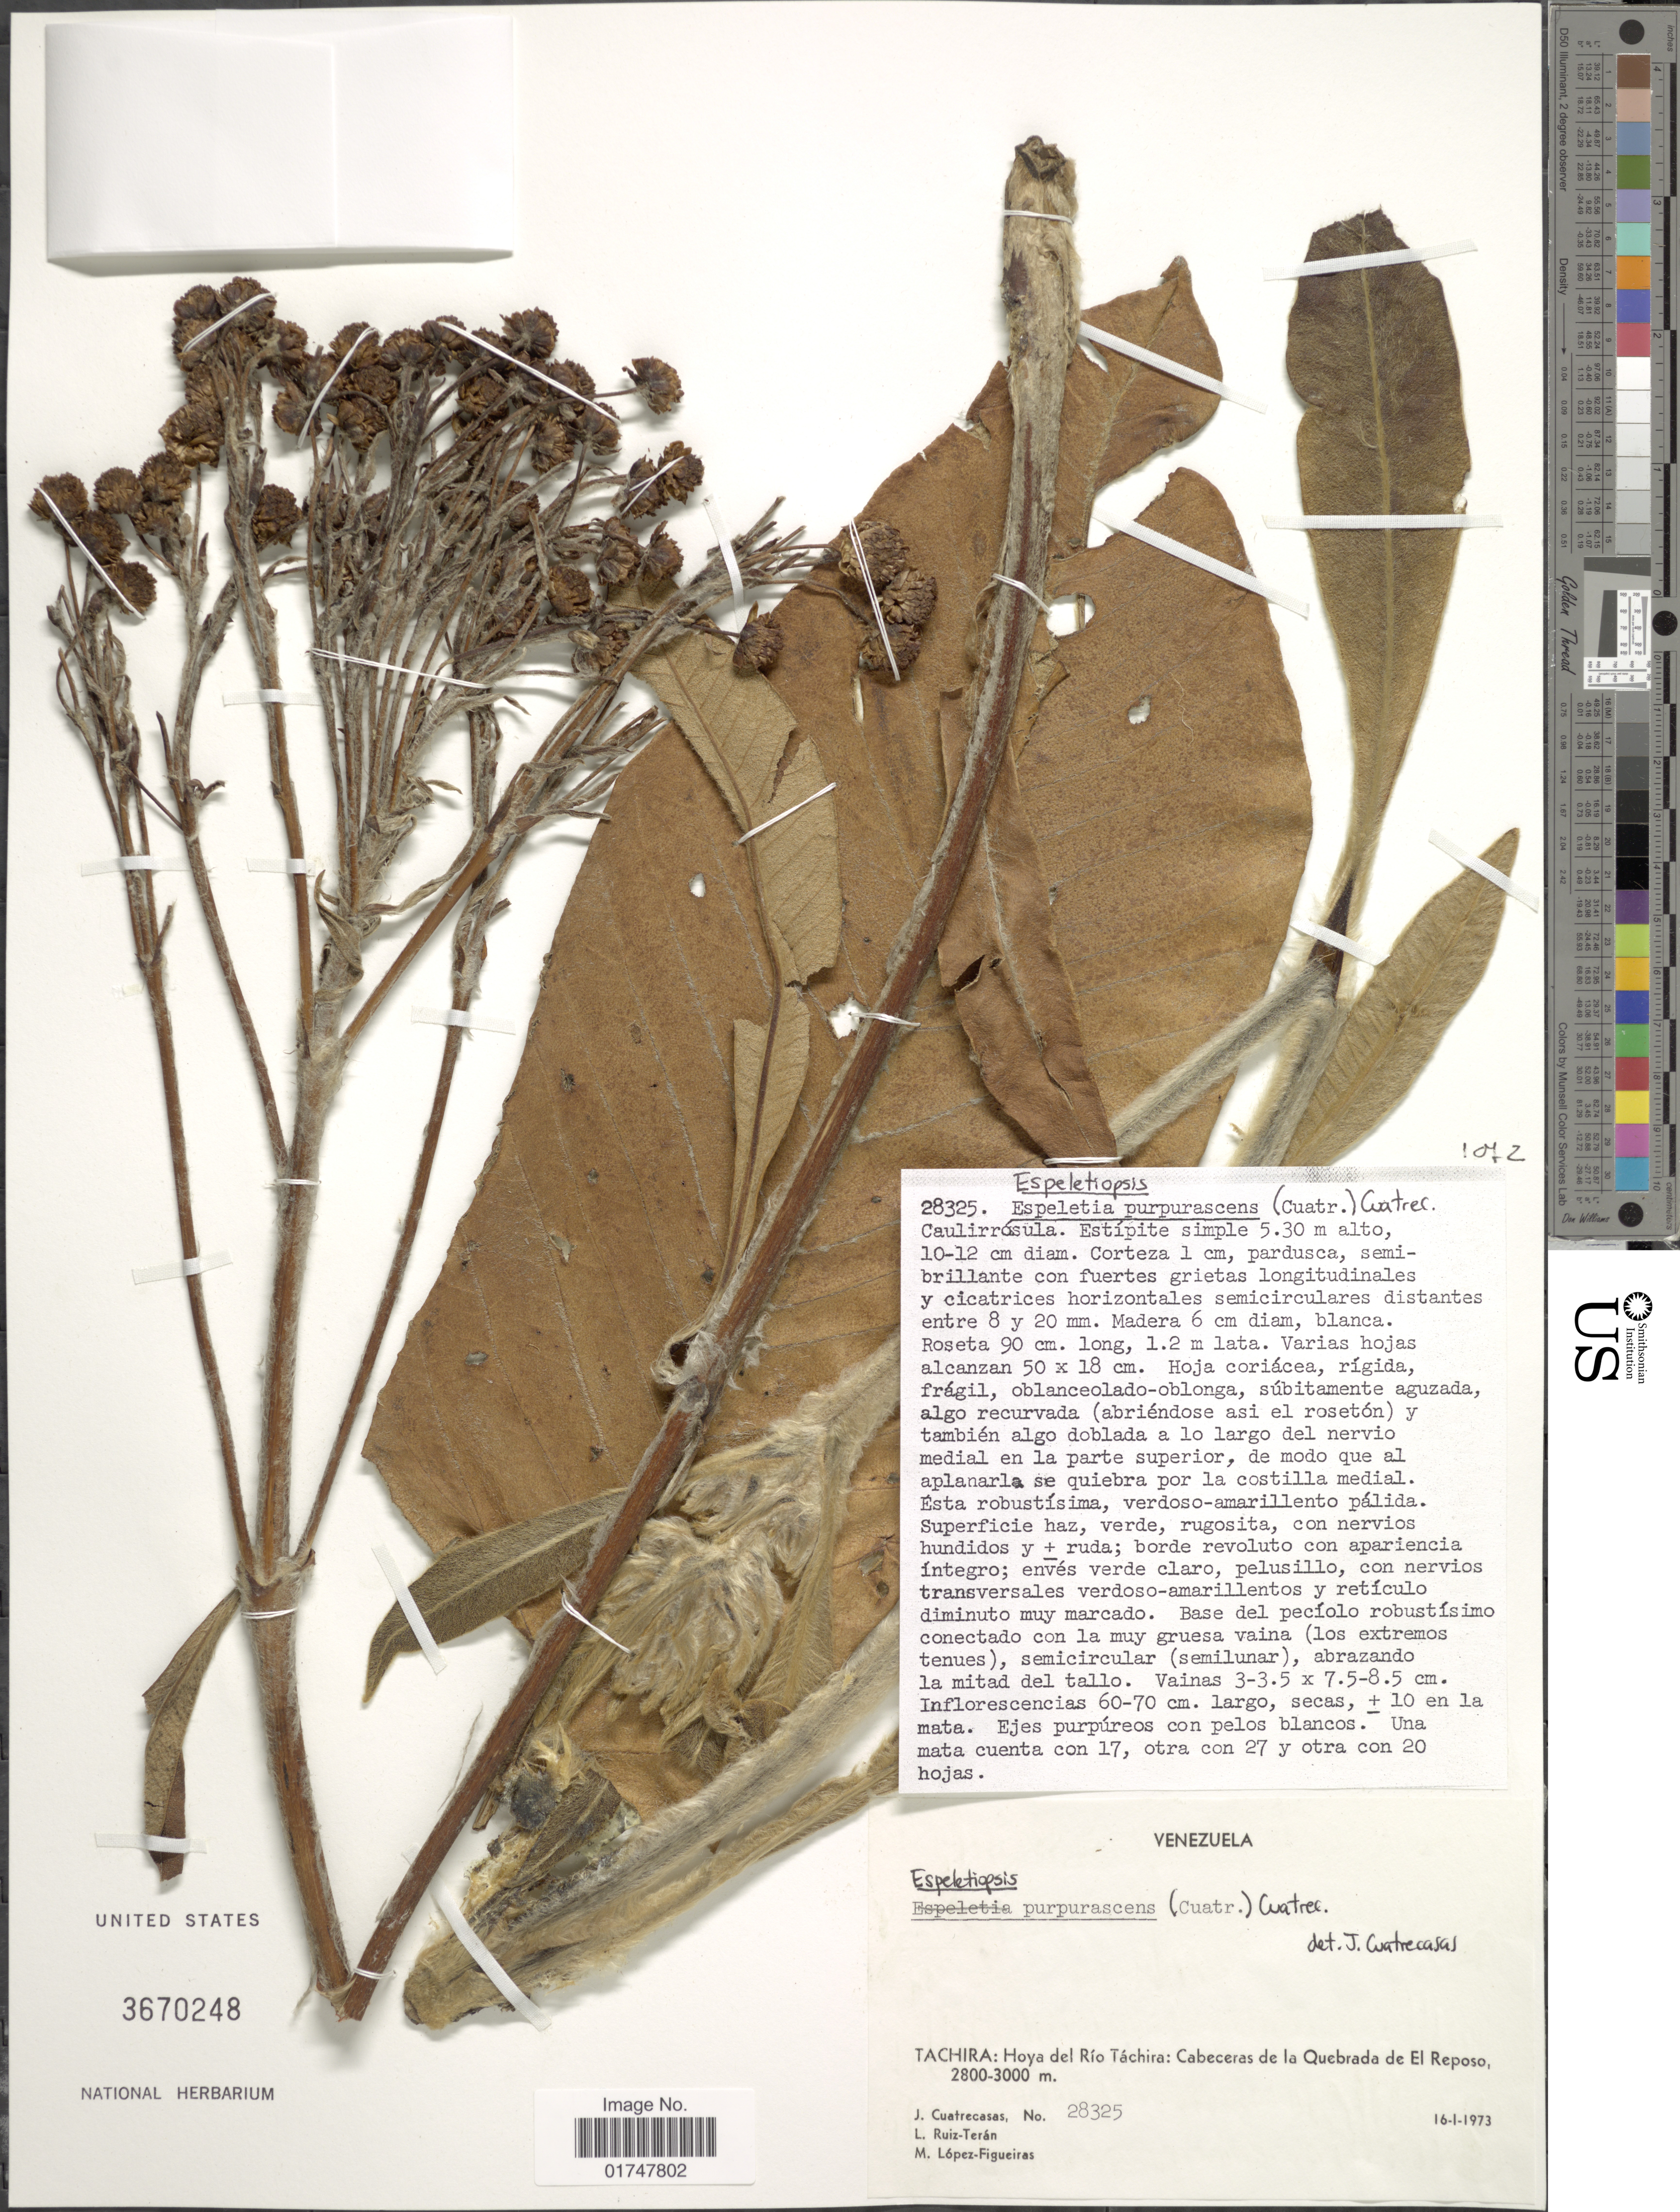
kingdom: Plantae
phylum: Tracheophyta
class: Magnoliopsida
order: Asterales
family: Asteraceae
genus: Espeletiopsis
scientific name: Espeletiopsis purpurascens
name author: (Cuatrec.) Cuatrec.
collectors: J. Cuatrecasas, L. E. Ruíz-Terán & M. López Figueiras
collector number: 28325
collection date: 1973-01-16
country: Venezuela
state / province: Tachira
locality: Hoya del Río Táchira: Cabeceras de la Quebrada de El Reposo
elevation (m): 2800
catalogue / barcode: US 3670248